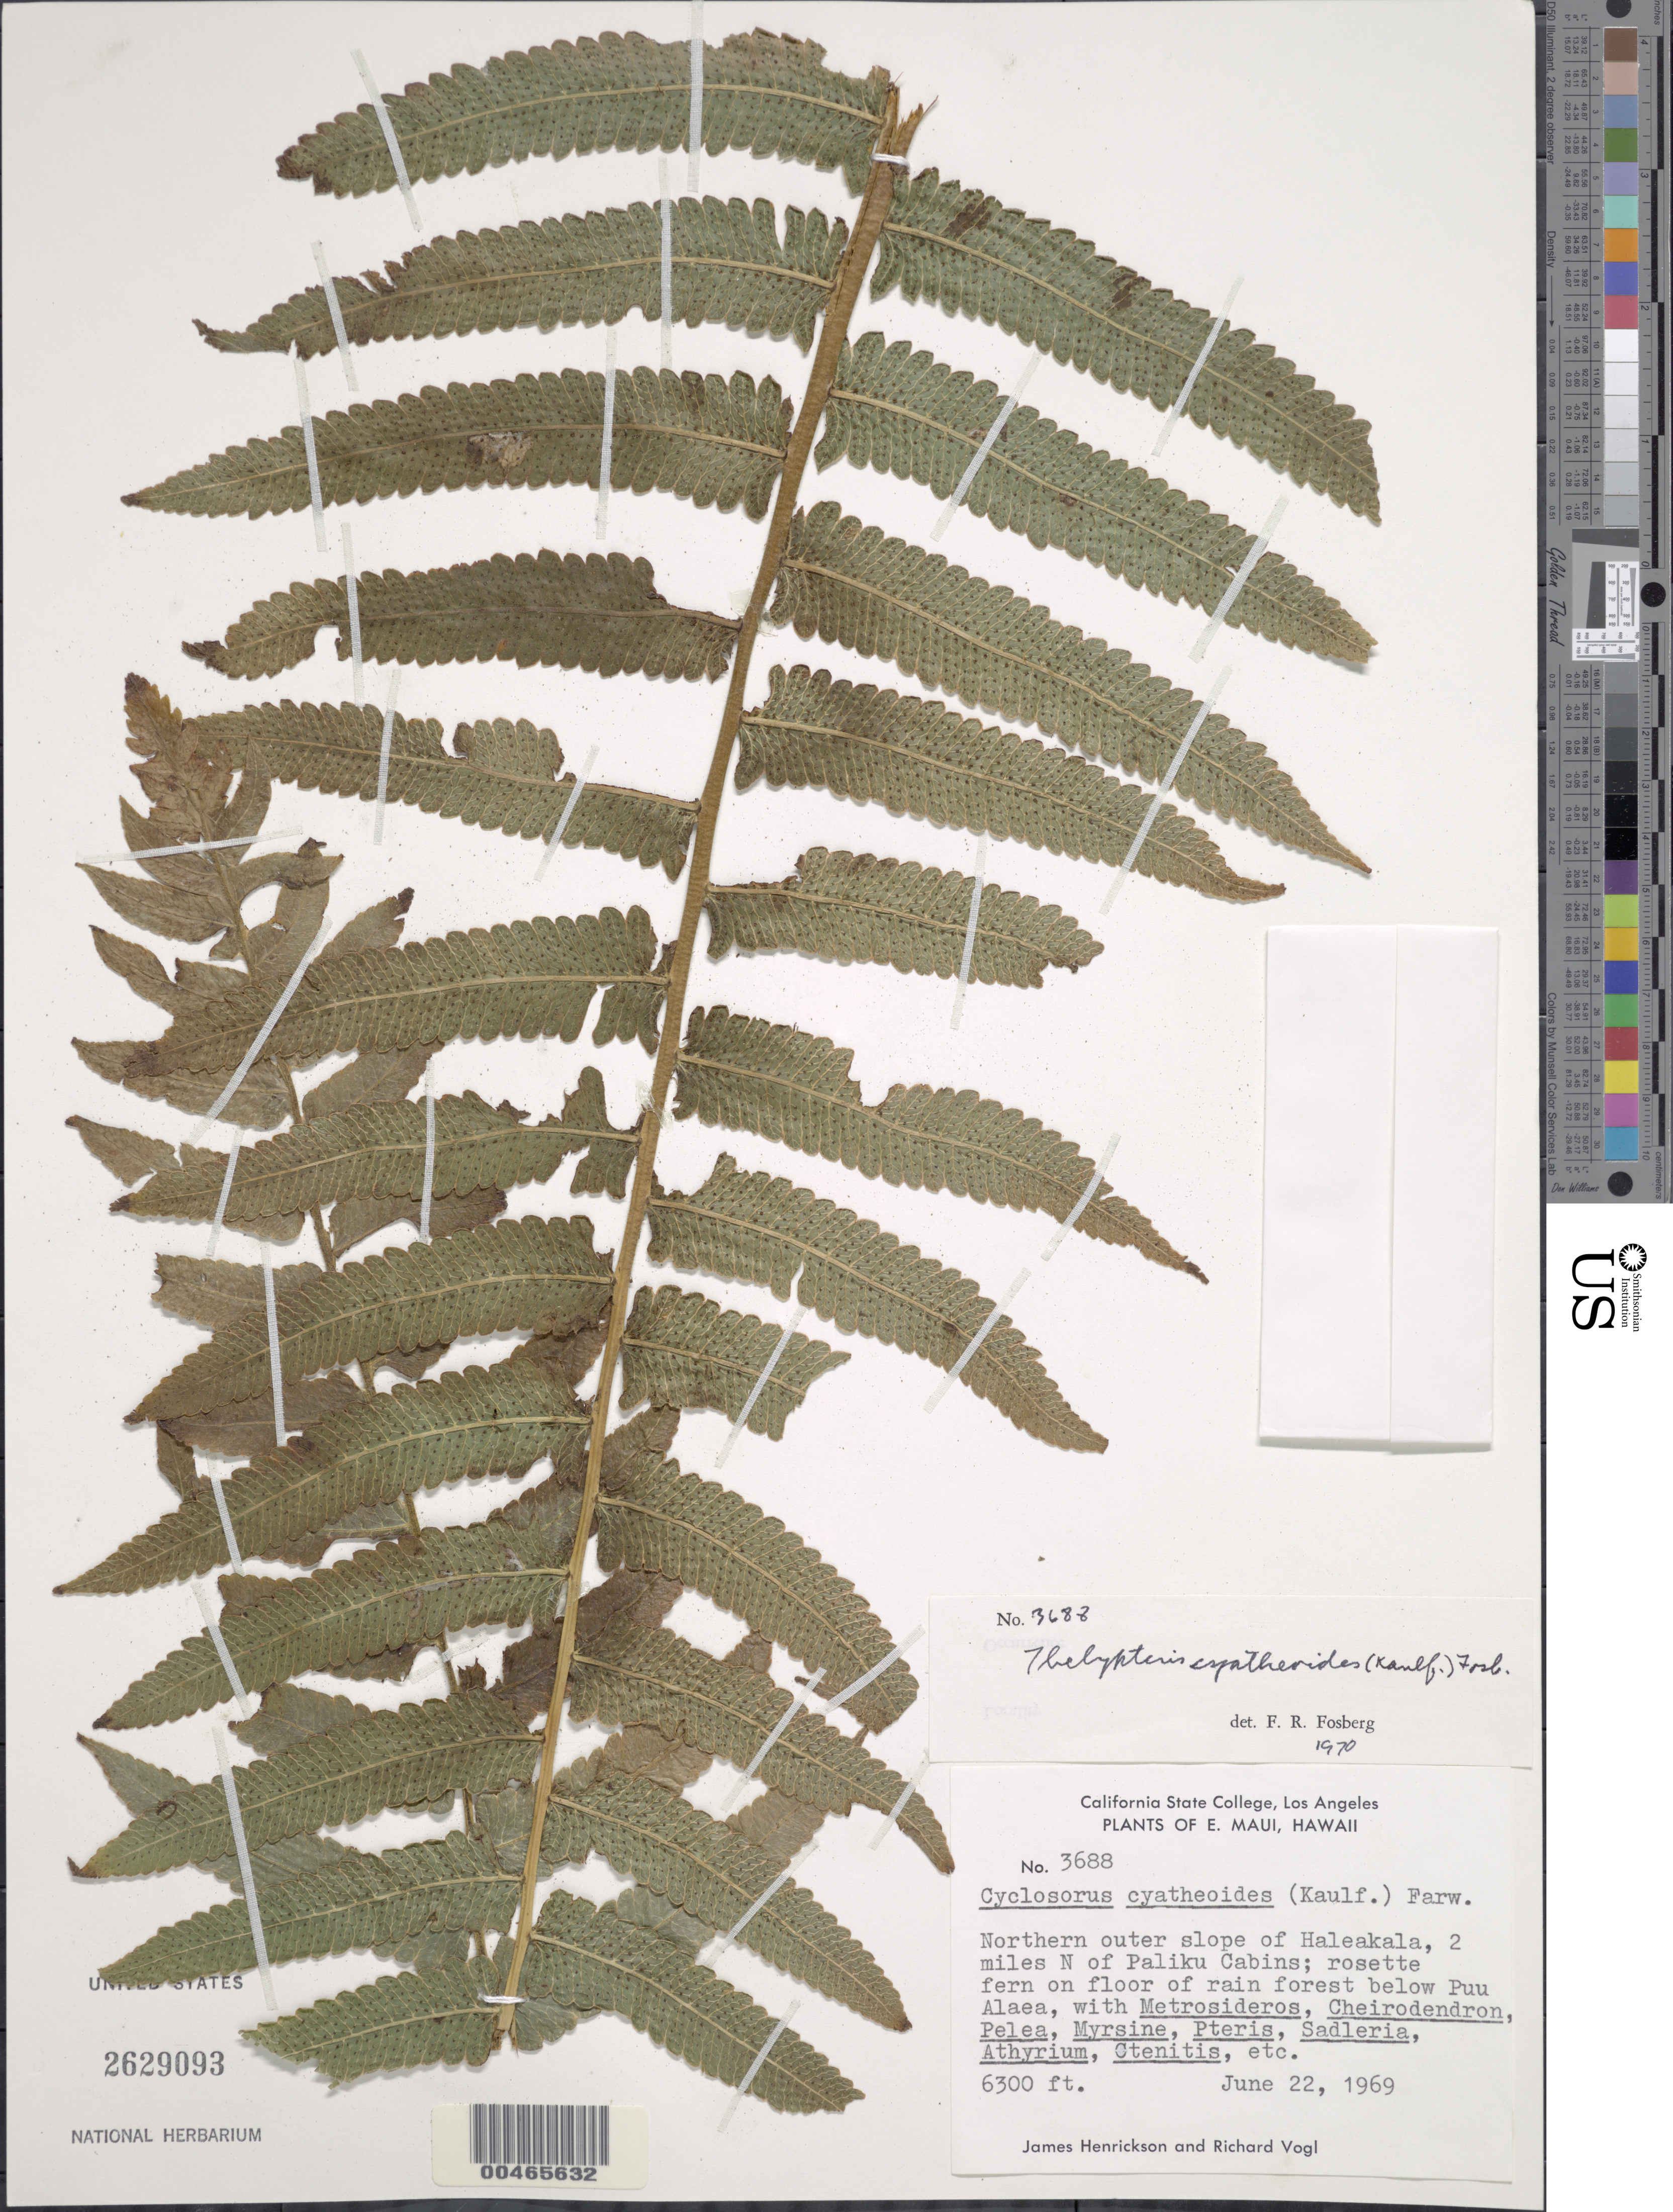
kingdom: Plantae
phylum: Tracheophyta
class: Polypodiopsida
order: Polypodiales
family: Thelypteridaceae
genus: Christella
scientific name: Christella cyatheoides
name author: (Kaulf.) Holttum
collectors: J. S. Henrickson & R. Vogl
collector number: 3688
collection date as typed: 22 Jun 1969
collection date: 1969-06-22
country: United States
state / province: Hawaii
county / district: Maui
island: Maui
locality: Northern outer slope of Haleakala, 2 mi n of Paliku Cabins, E Maui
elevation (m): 1920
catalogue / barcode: US 2629093